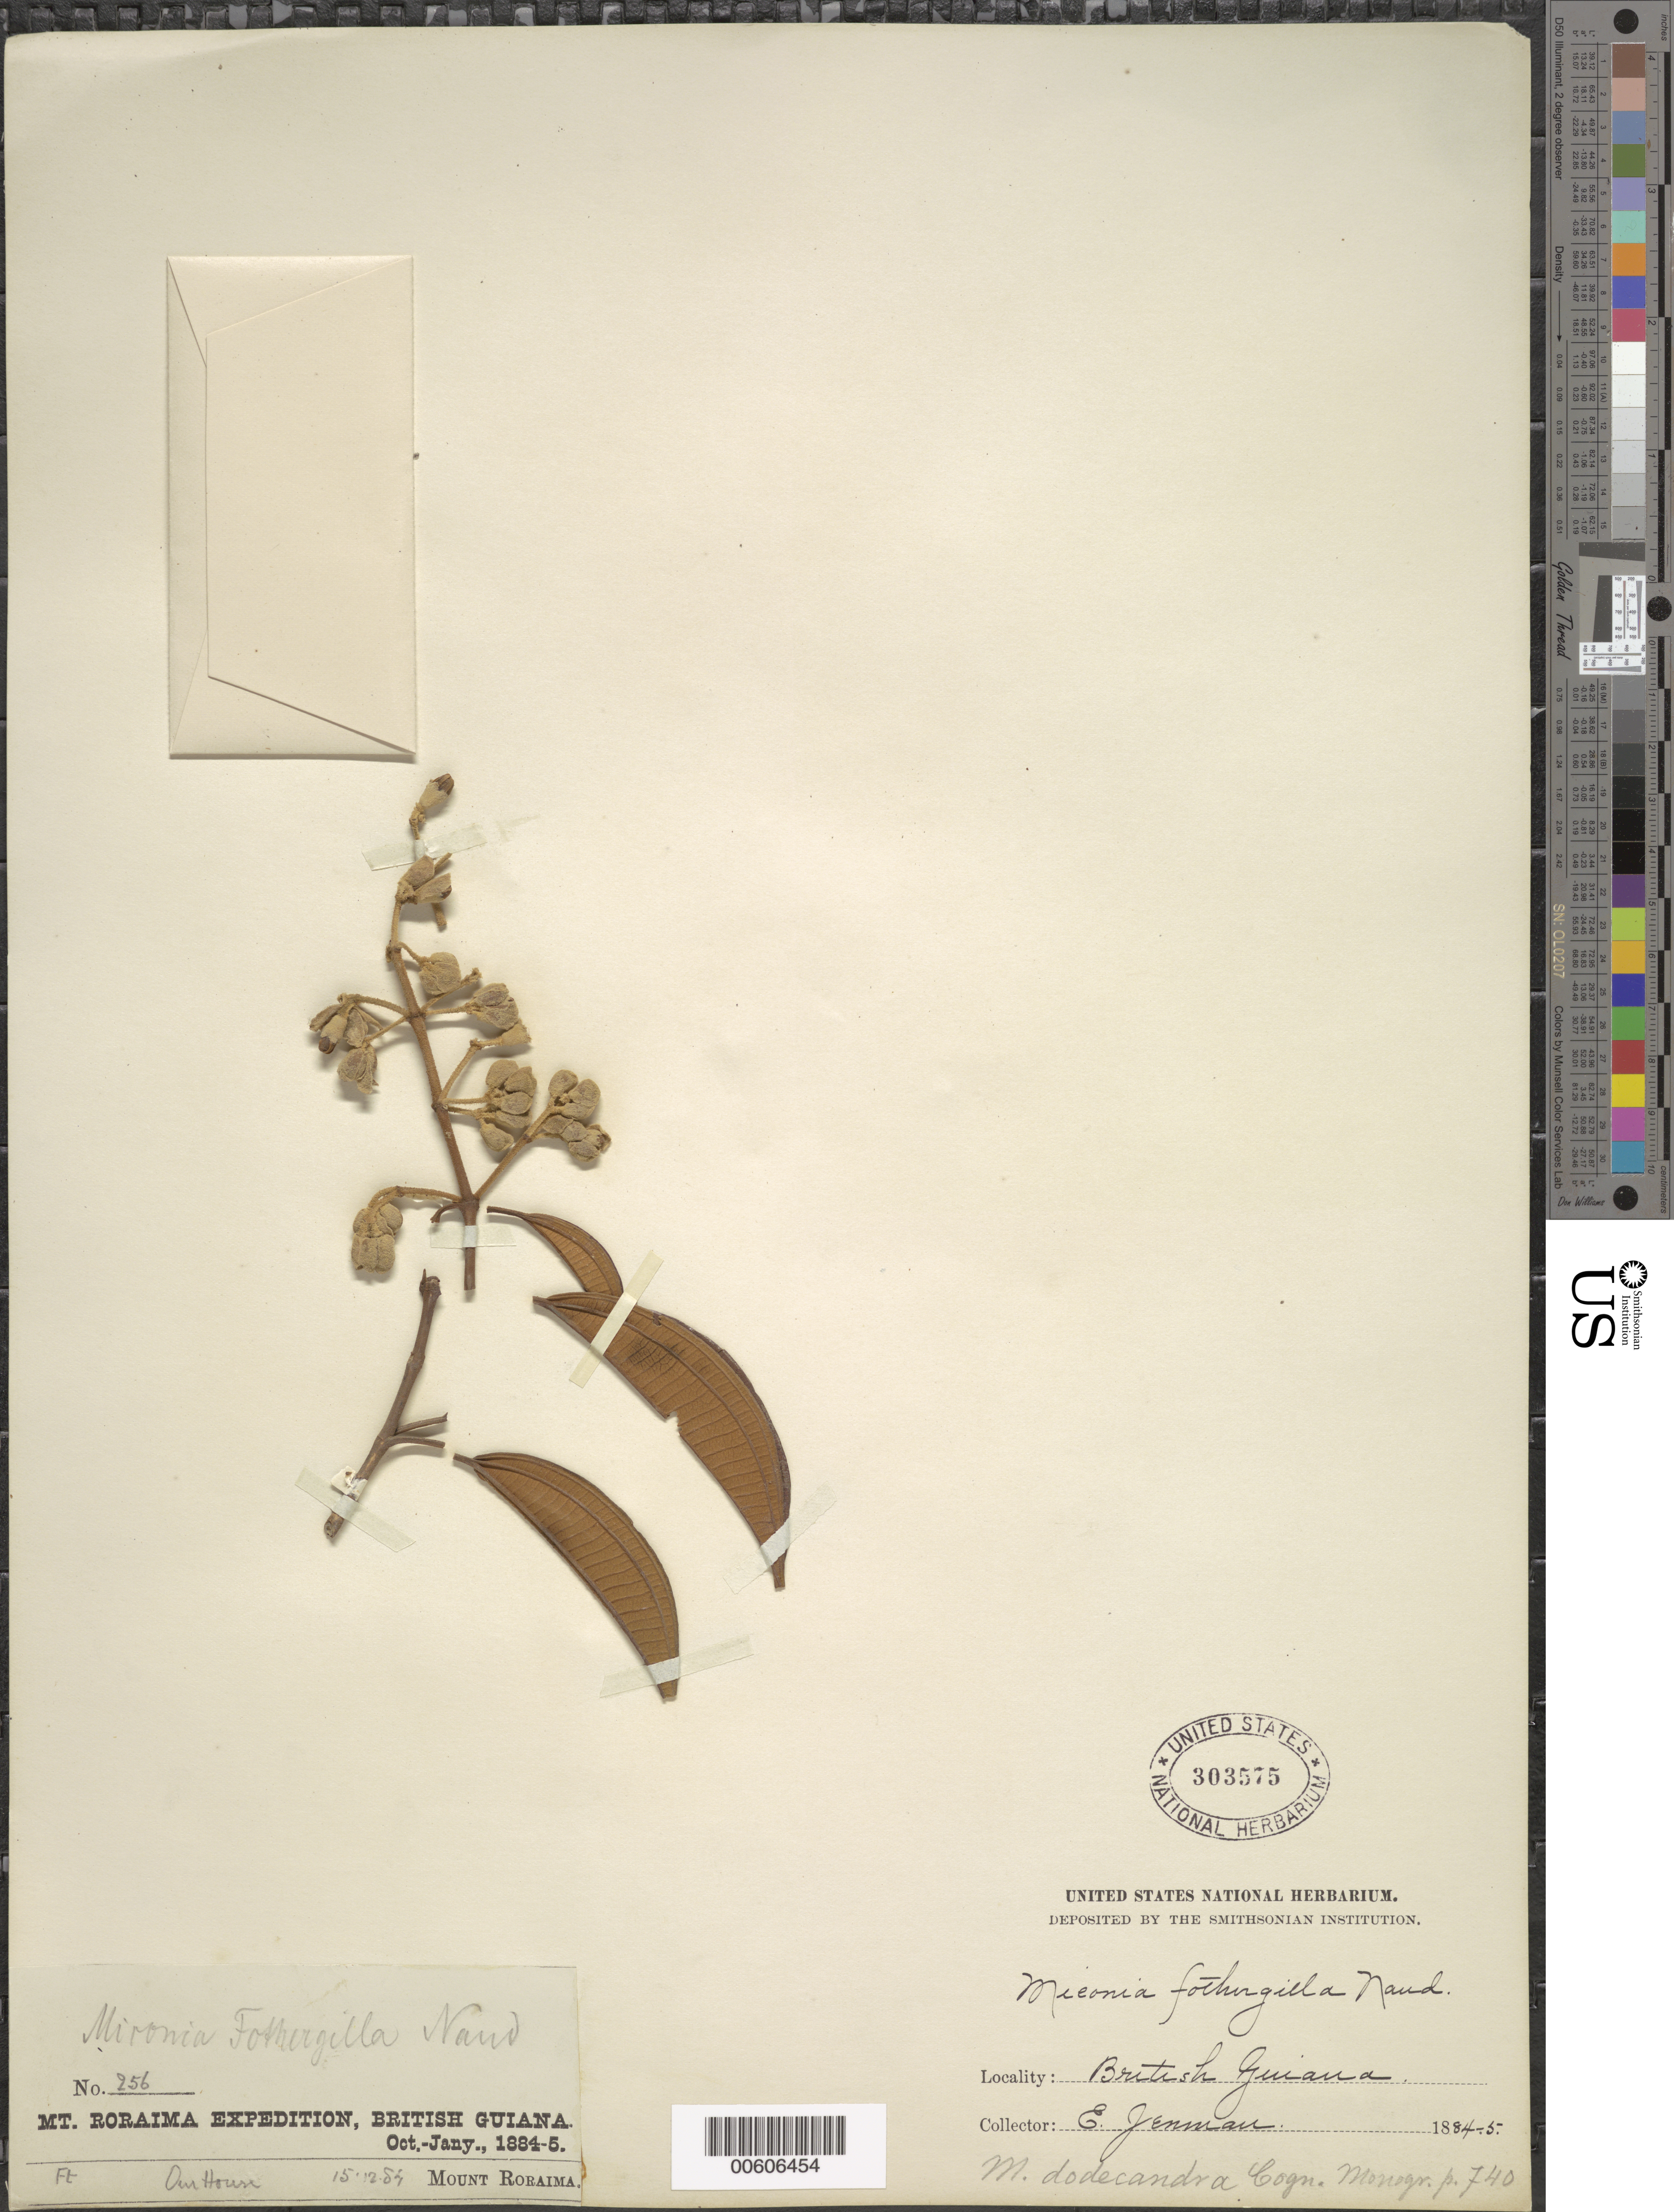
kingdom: Plantae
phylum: Tracheophyta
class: Magnoliopsida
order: Myrtales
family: Melastomataceae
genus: Miconia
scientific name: Miconia dodecandra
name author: Cogn.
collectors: G. S. Jenman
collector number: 256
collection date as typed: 15 December 1884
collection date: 1884-12-15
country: Guyana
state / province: Cuyuni-Mazaruni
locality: Mt. Roraima, "Our House"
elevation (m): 526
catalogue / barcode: US 303575